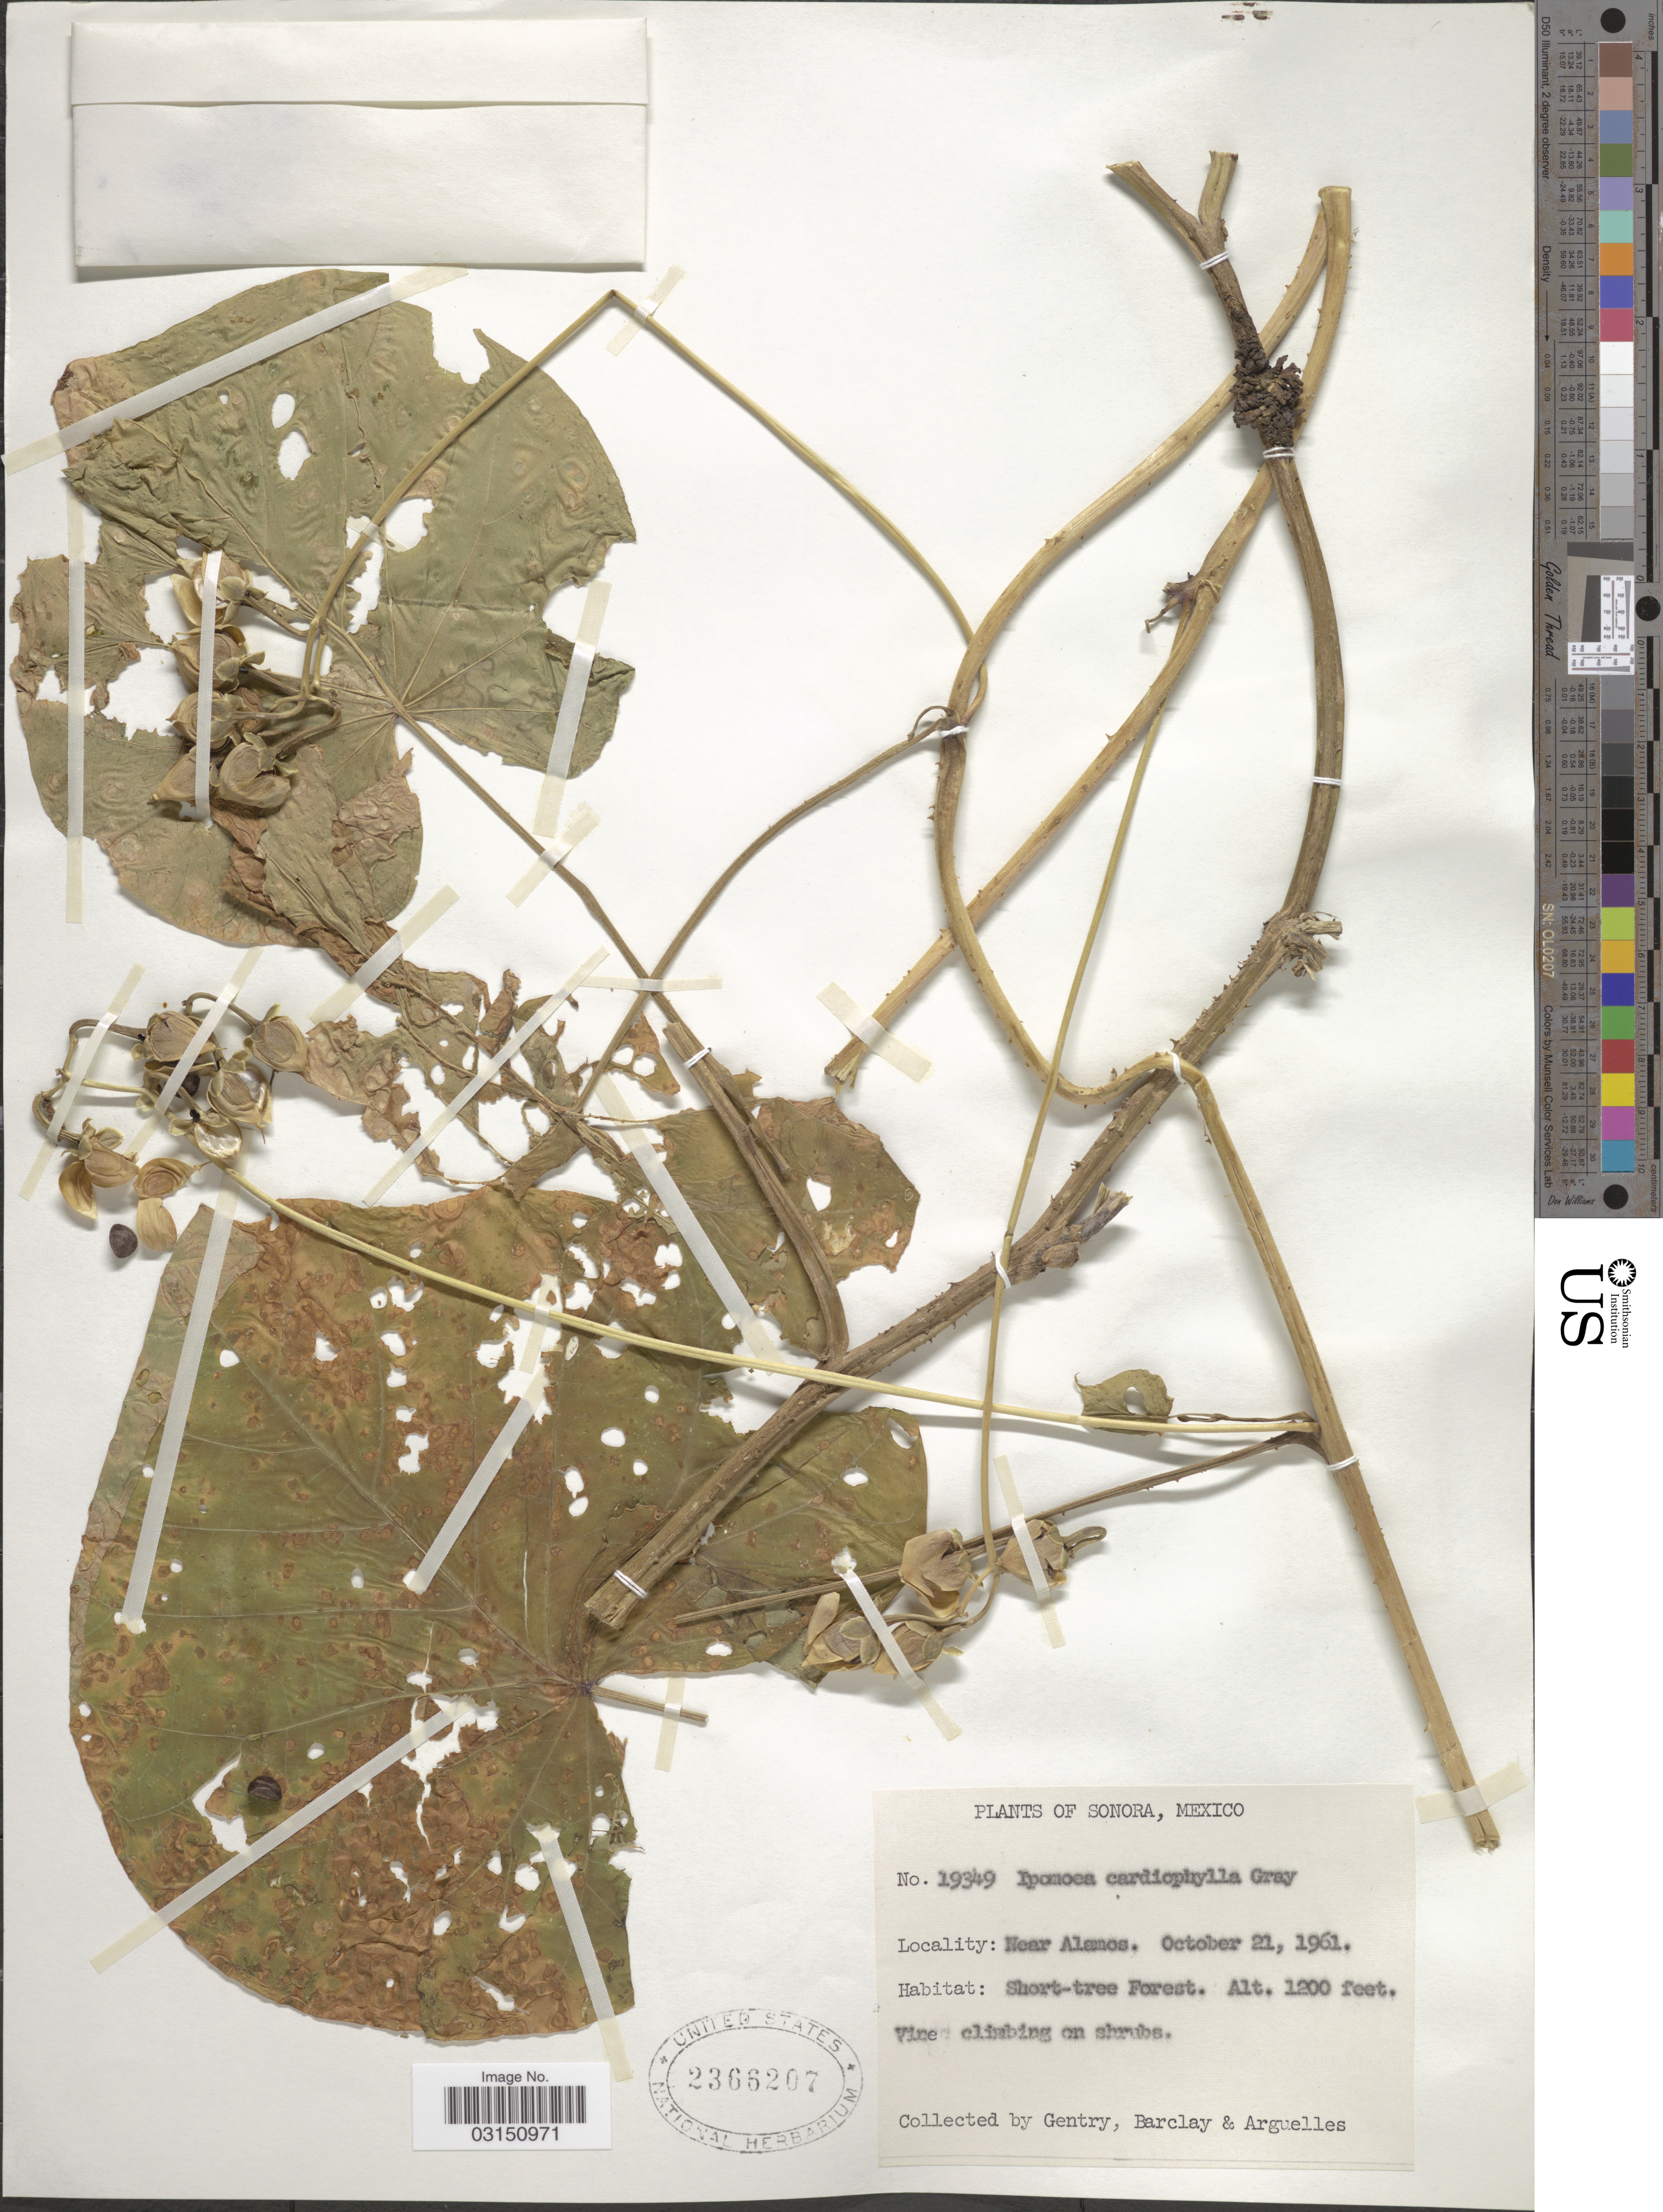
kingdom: Plantae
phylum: Tracheophyta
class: Magnoliopsida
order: Solanales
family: Convolvulaceae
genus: Ipomoea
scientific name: Ipomoea parasitica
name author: (Kunth) G. Don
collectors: Gentry, --, -- Barclay & Arguelles, --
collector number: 19349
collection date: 1961-10-21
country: Mexico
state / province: Sonora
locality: Near Alamos.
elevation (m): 366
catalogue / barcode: US 2366207